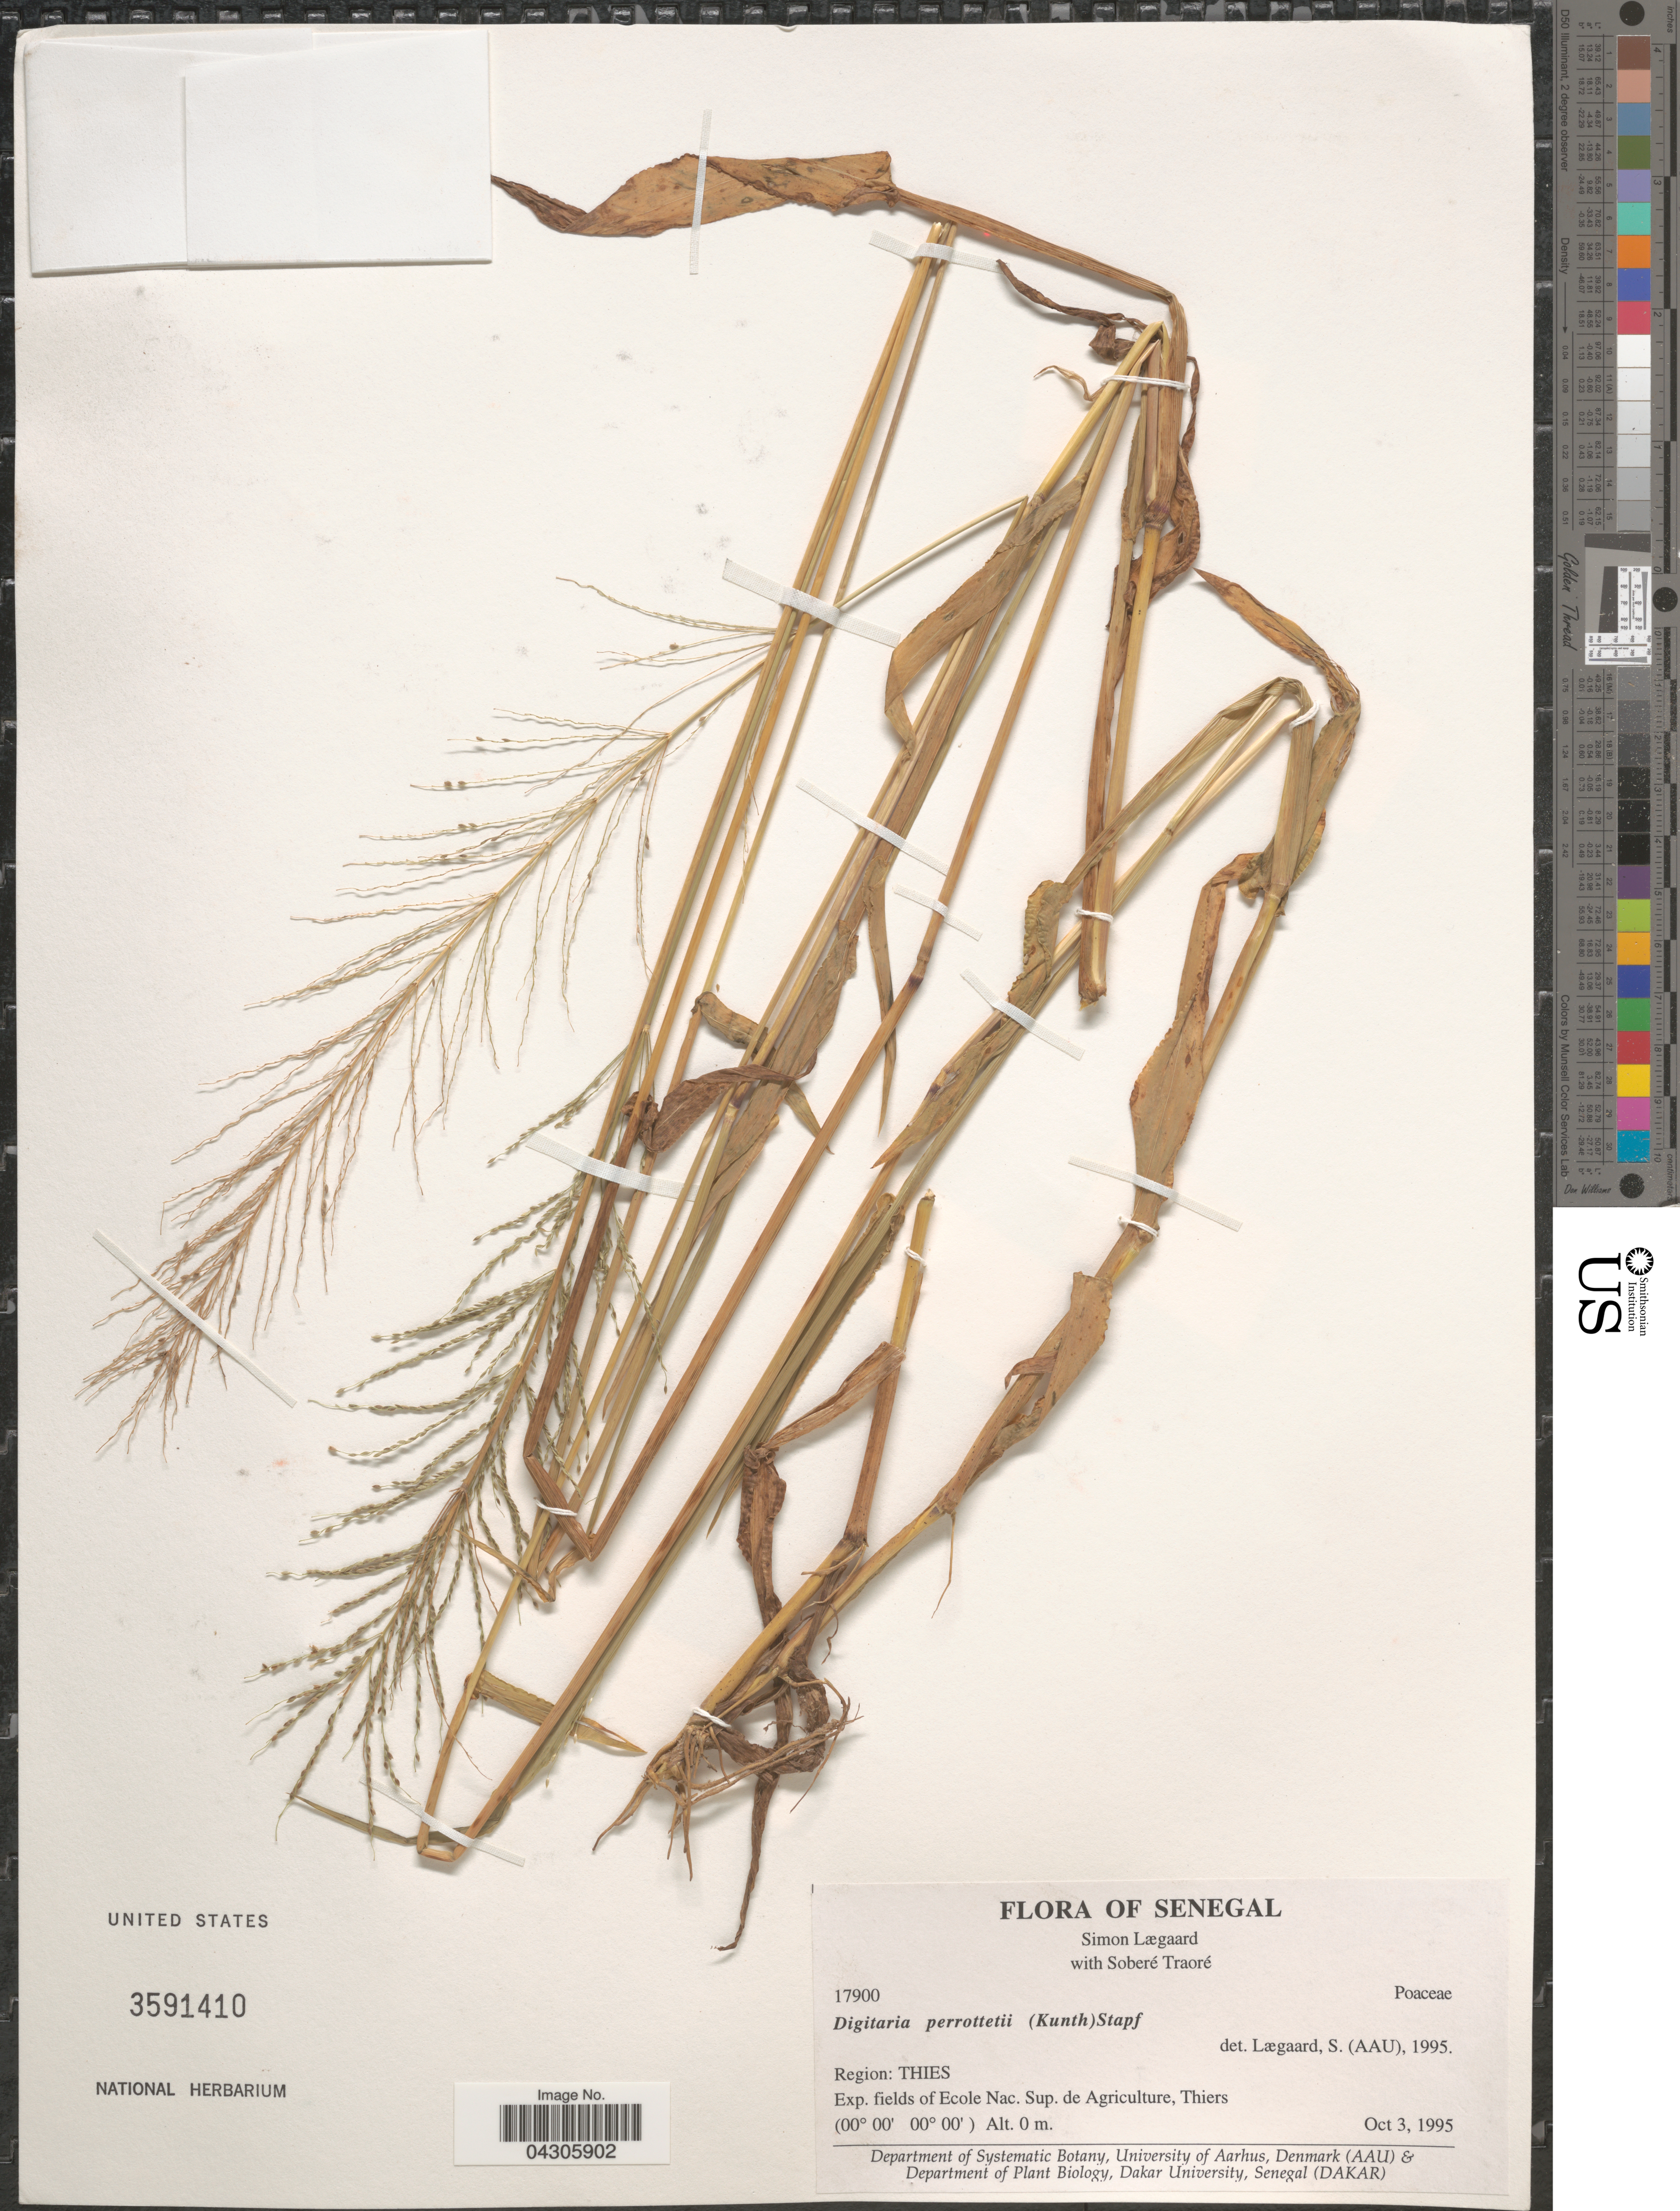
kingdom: Plantae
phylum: Tracheophyta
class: Liliopsida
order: Poales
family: Poaceae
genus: Digitaria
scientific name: Digitaria perrottetii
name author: (Kunth) Stapf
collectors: S. Lægaard & S. Traore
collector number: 17900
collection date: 1995-10-03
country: Senegal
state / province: Thies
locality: Region: Thies. Exp. fields of Ecole Nac. Sup. de Agriculture, Thiers.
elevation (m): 0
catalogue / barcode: US 3591410